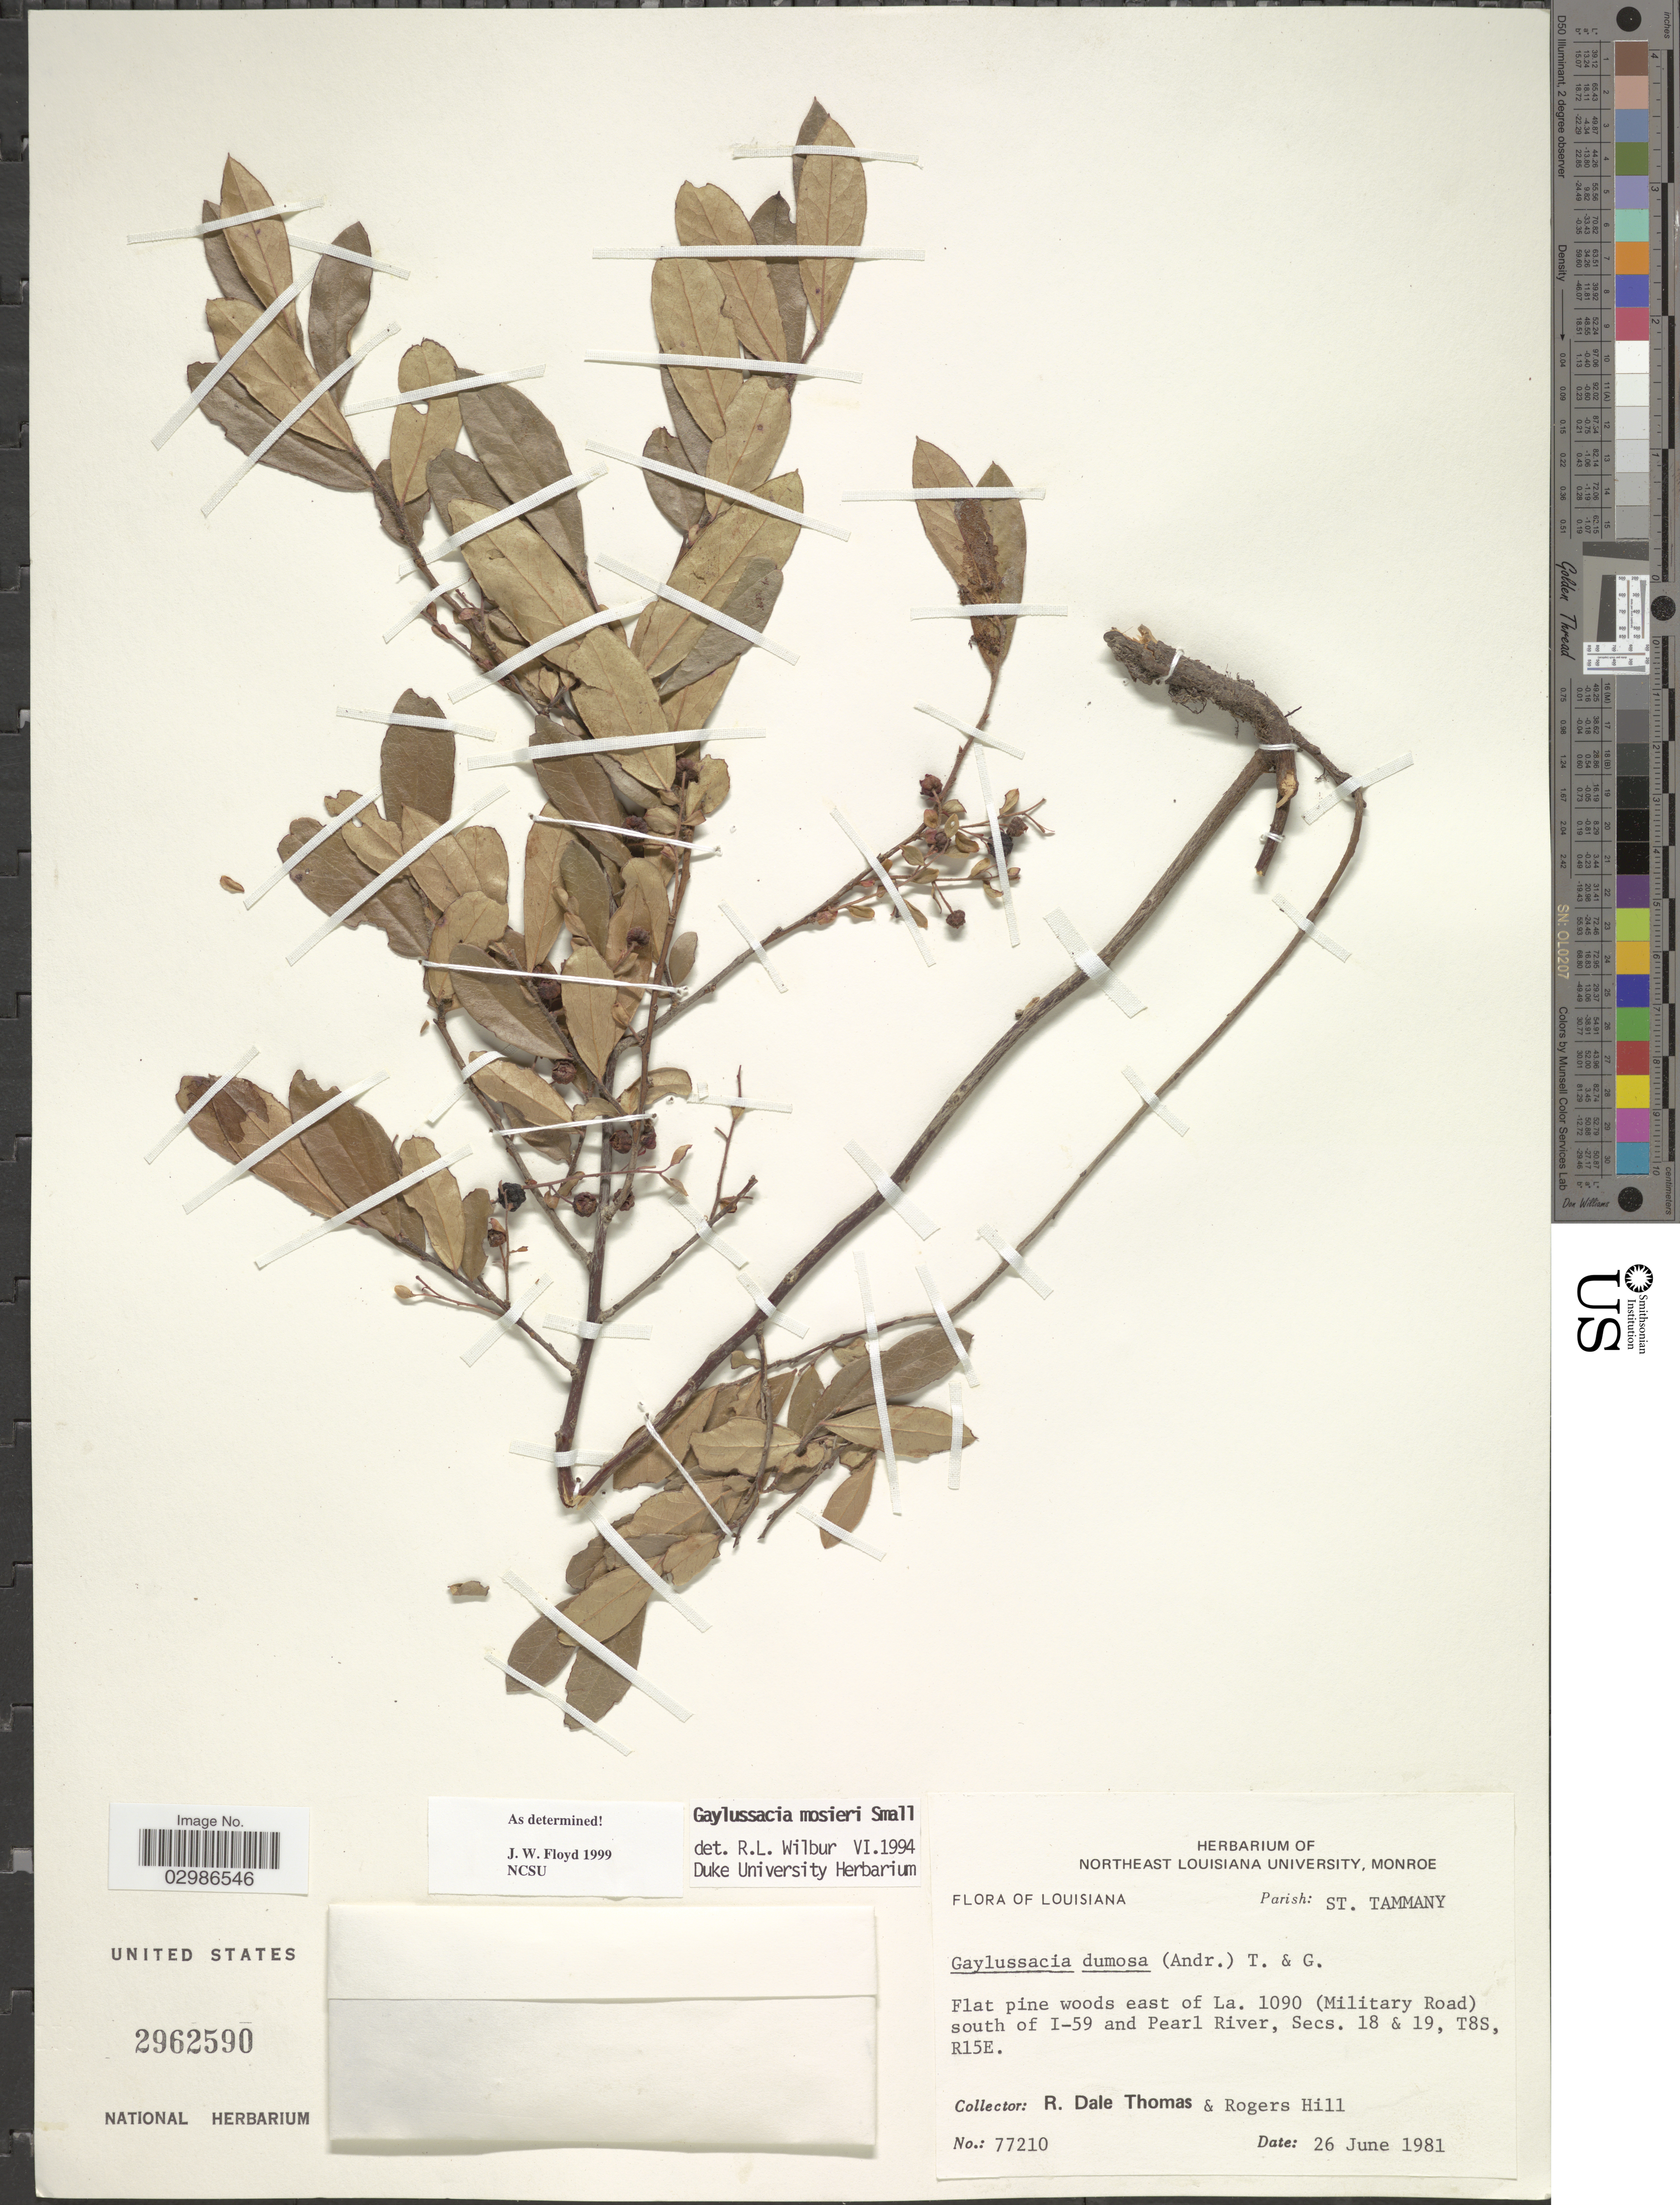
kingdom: Plantae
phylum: Tracheophyta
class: Magnoliopsida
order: Ericales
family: Ericaceae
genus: Gaylussacia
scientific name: Gaylussacia mosieri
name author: Small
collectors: R. Thomas & R. Hill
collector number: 77210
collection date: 1981-06-26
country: United States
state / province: Louisiana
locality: Parish: St. Tammany. East of La. 1090 (Military Road) south of I-59 and Pearl River, Secs. 18 & 19, T8S, R15E.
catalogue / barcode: US 2962590